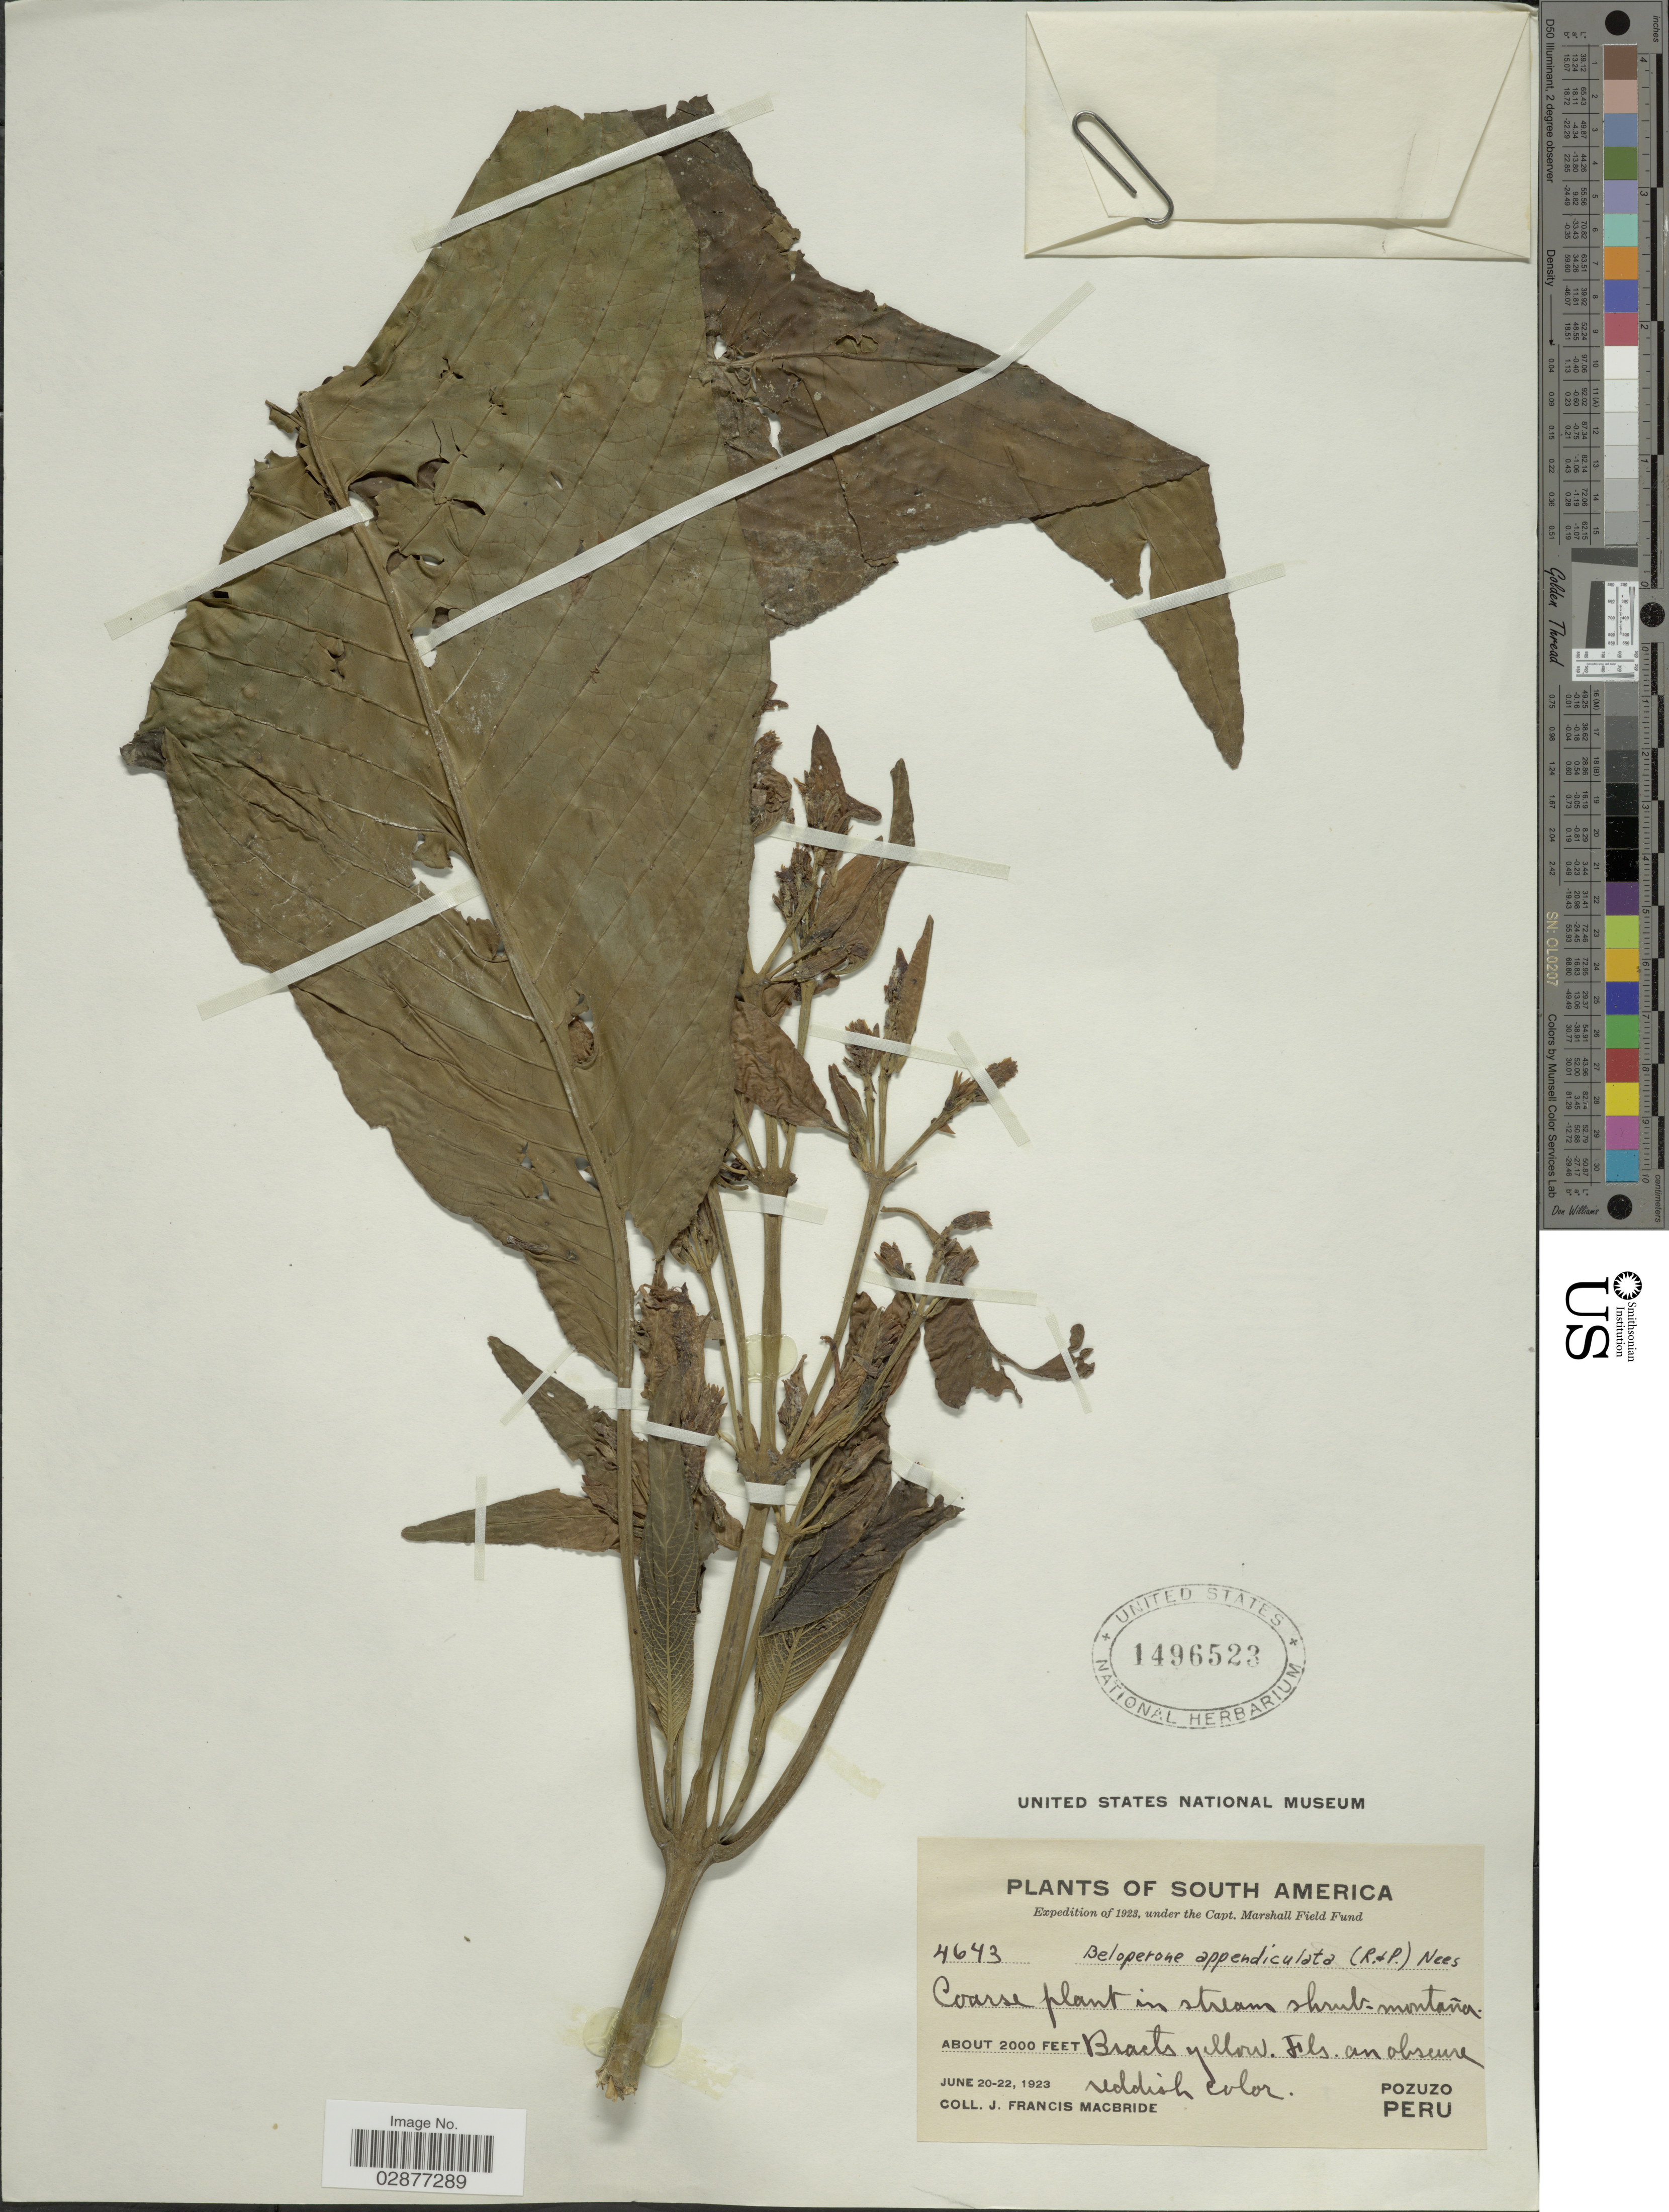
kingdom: Plantae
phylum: Tracheophyta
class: Magnoliopsida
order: Lamiales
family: Acanthaceae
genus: Justicia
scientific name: Justicia appendiculata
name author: (Ruiz & Pav.) Vahl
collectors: J. F. Macbride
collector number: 4643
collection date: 1923-06-20/1923-06-22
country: Peru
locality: Pozuzo.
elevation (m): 610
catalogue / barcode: US 1496523